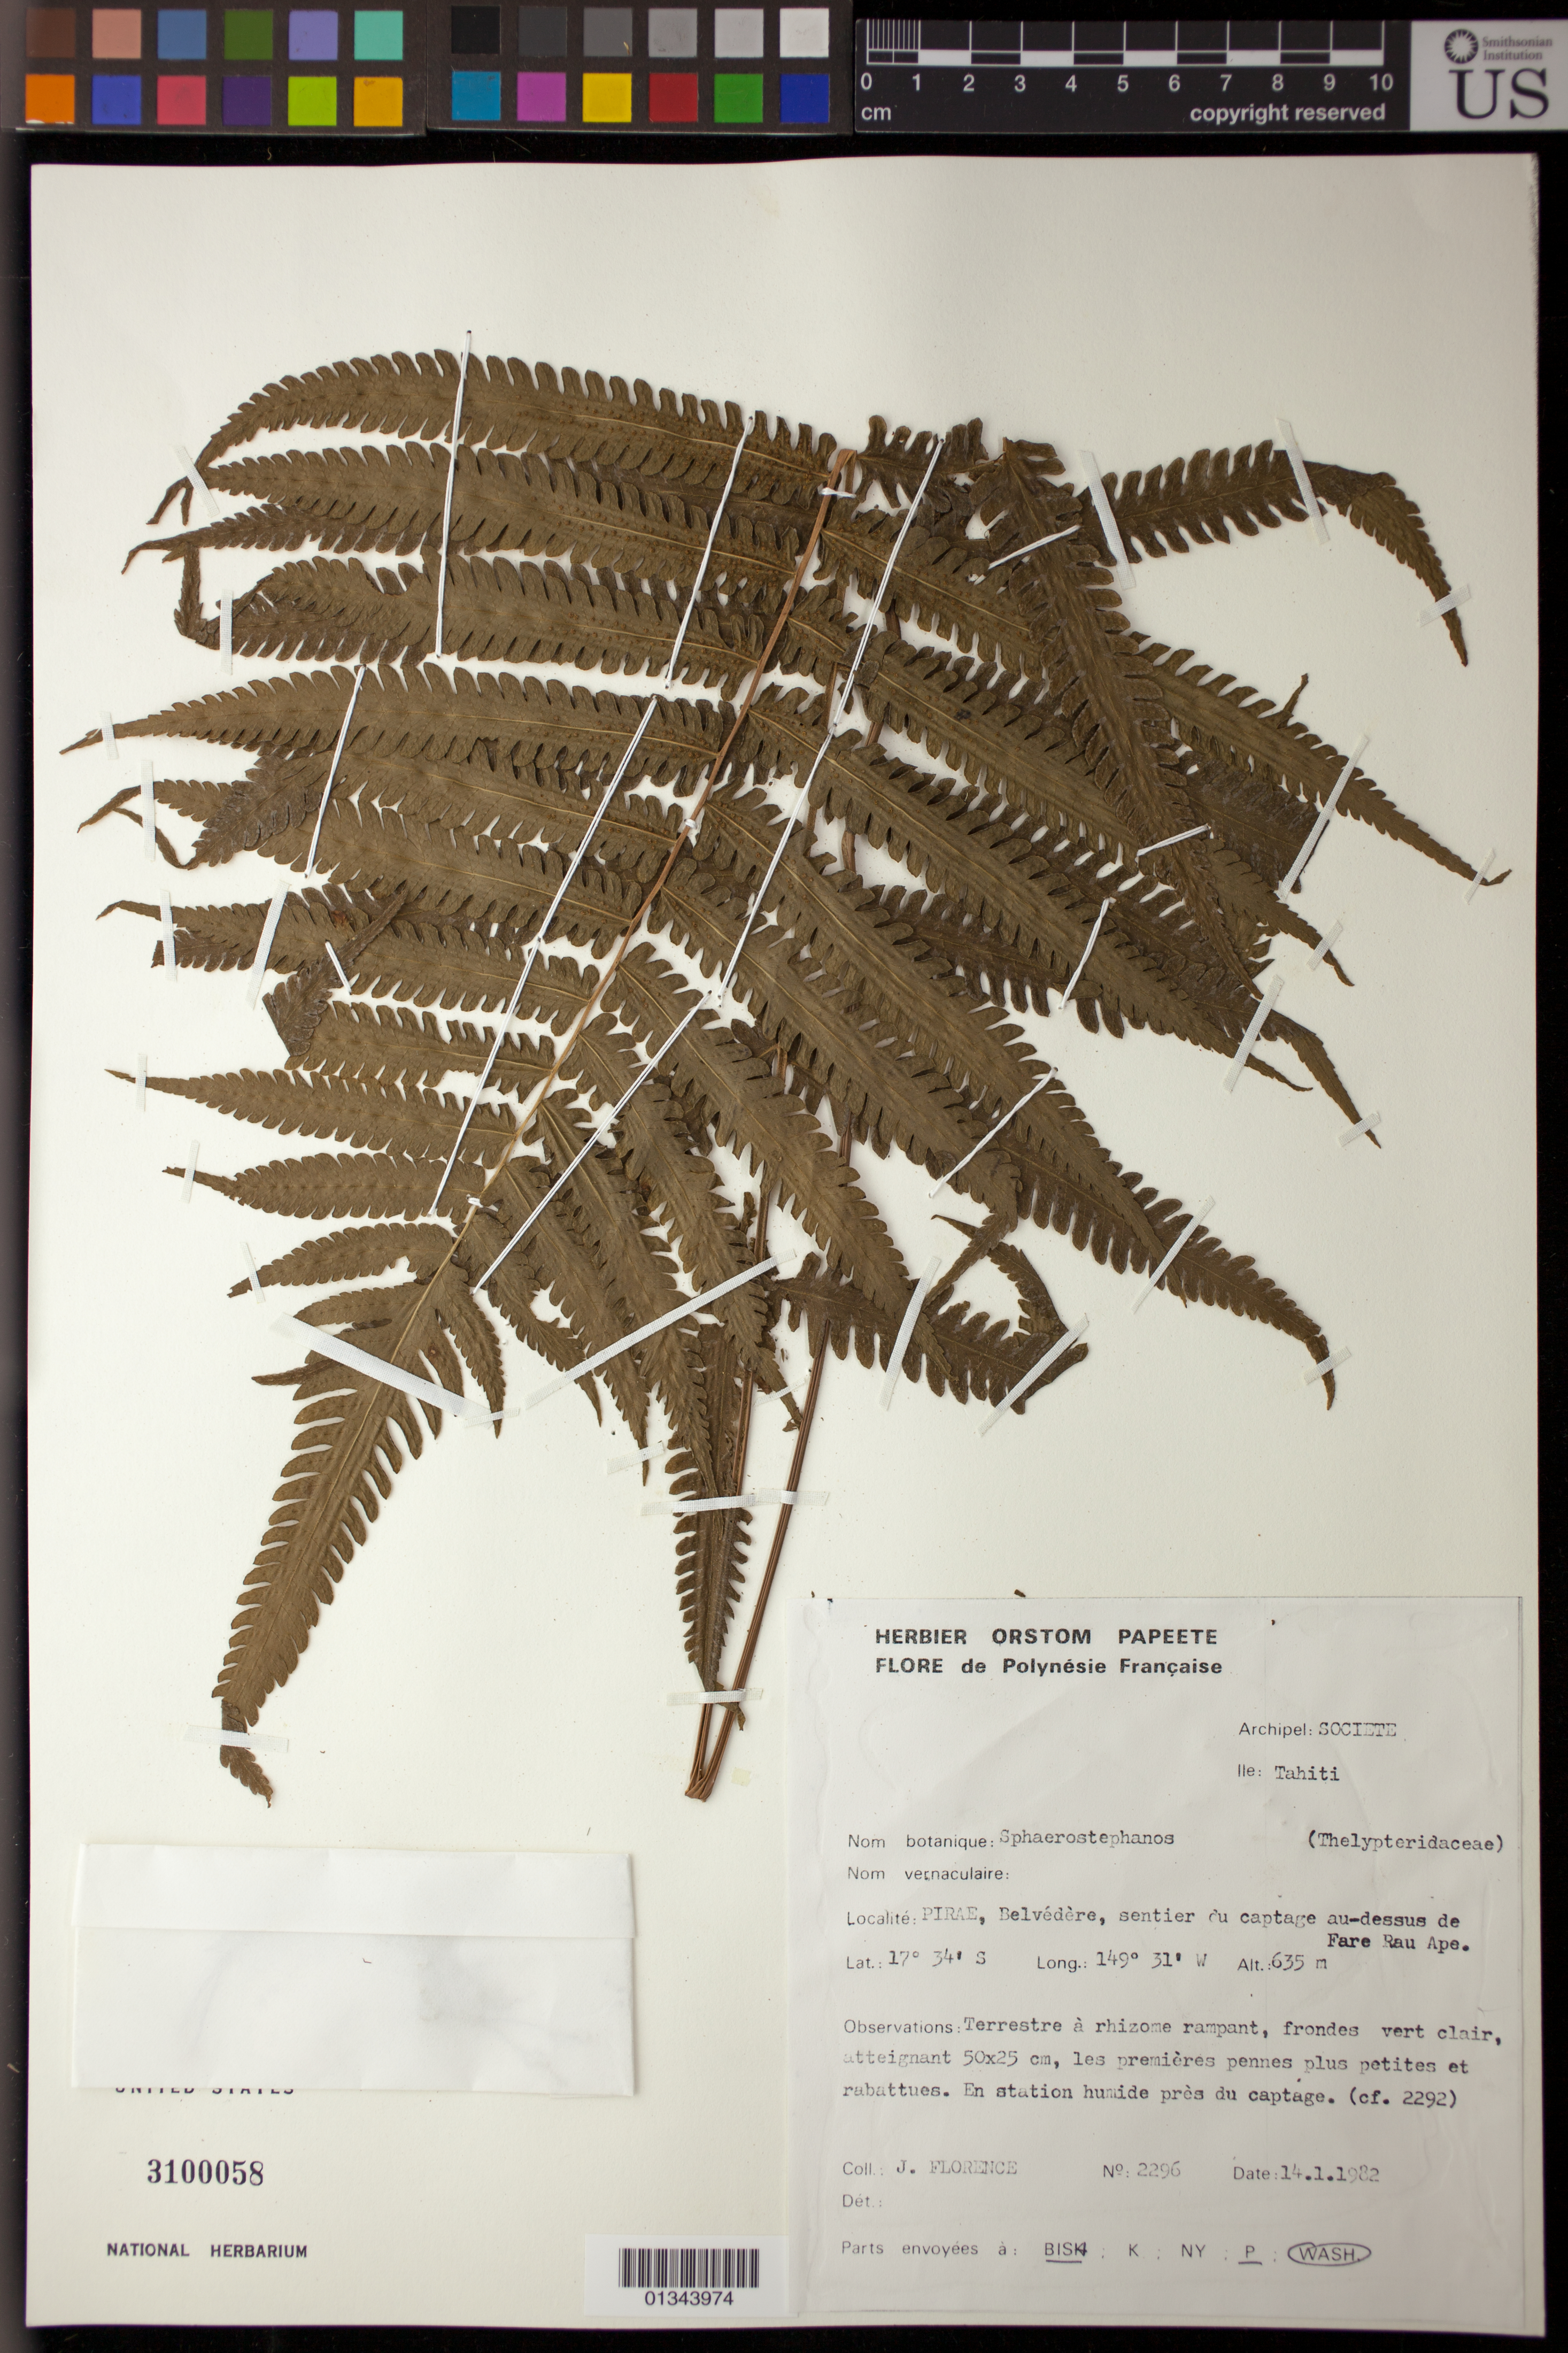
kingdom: Plantae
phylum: Tracheophyta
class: Polypodiopsida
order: Polypodiales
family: Thelypteridaceae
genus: Christella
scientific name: Christella dentata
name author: (Forssk.) Brownsey & Jermy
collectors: J. Florence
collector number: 2296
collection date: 1982-01-14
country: French Polynesia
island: Tahiti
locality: Societe, Tahiti, Pirae, Belvedere, sentier du captage au-dessus de Fare Rau Ape.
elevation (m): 635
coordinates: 17 34 S, 149 31 W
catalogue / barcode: US 3100058